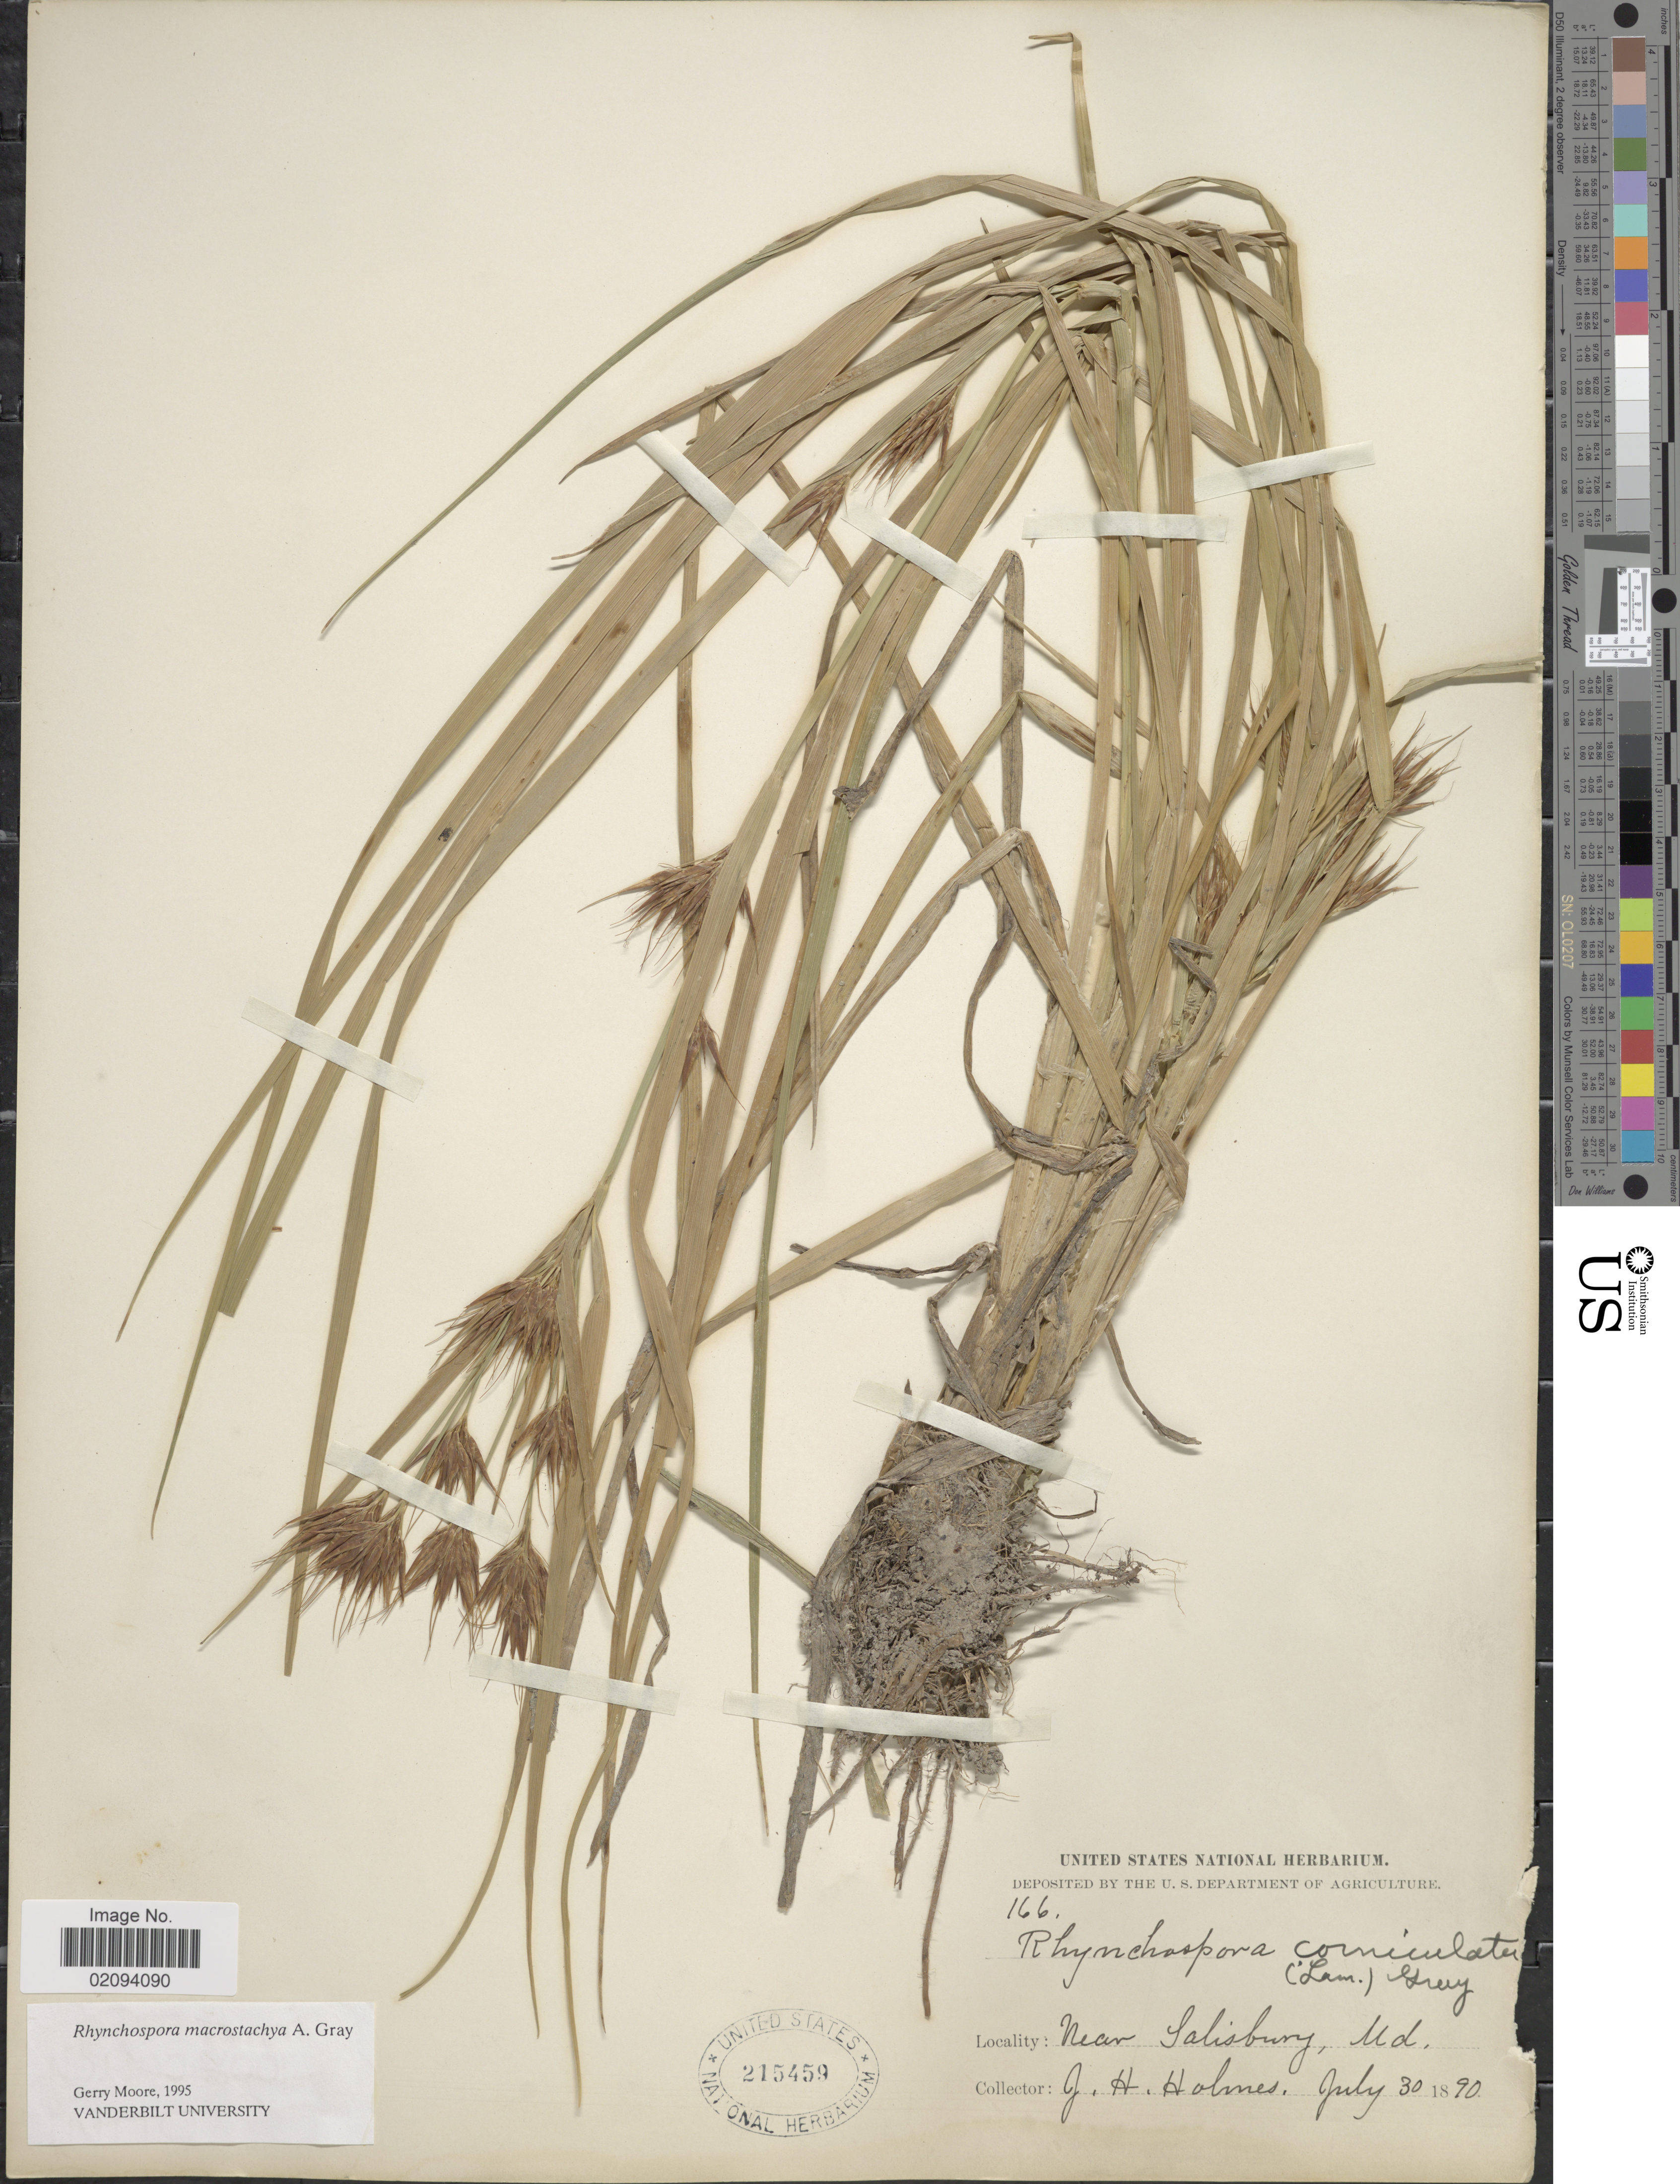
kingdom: Plantae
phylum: Tracheophyta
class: Liliopsida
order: Poales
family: Cyperaceae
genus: Rhynchospora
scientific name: Rhynchospora macrostachya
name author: Torr. ex A. Gray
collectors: J. Holmes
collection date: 1890-07-30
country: United States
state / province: Maryland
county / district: Wicomico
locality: Near Salisbury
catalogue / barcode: US 215459